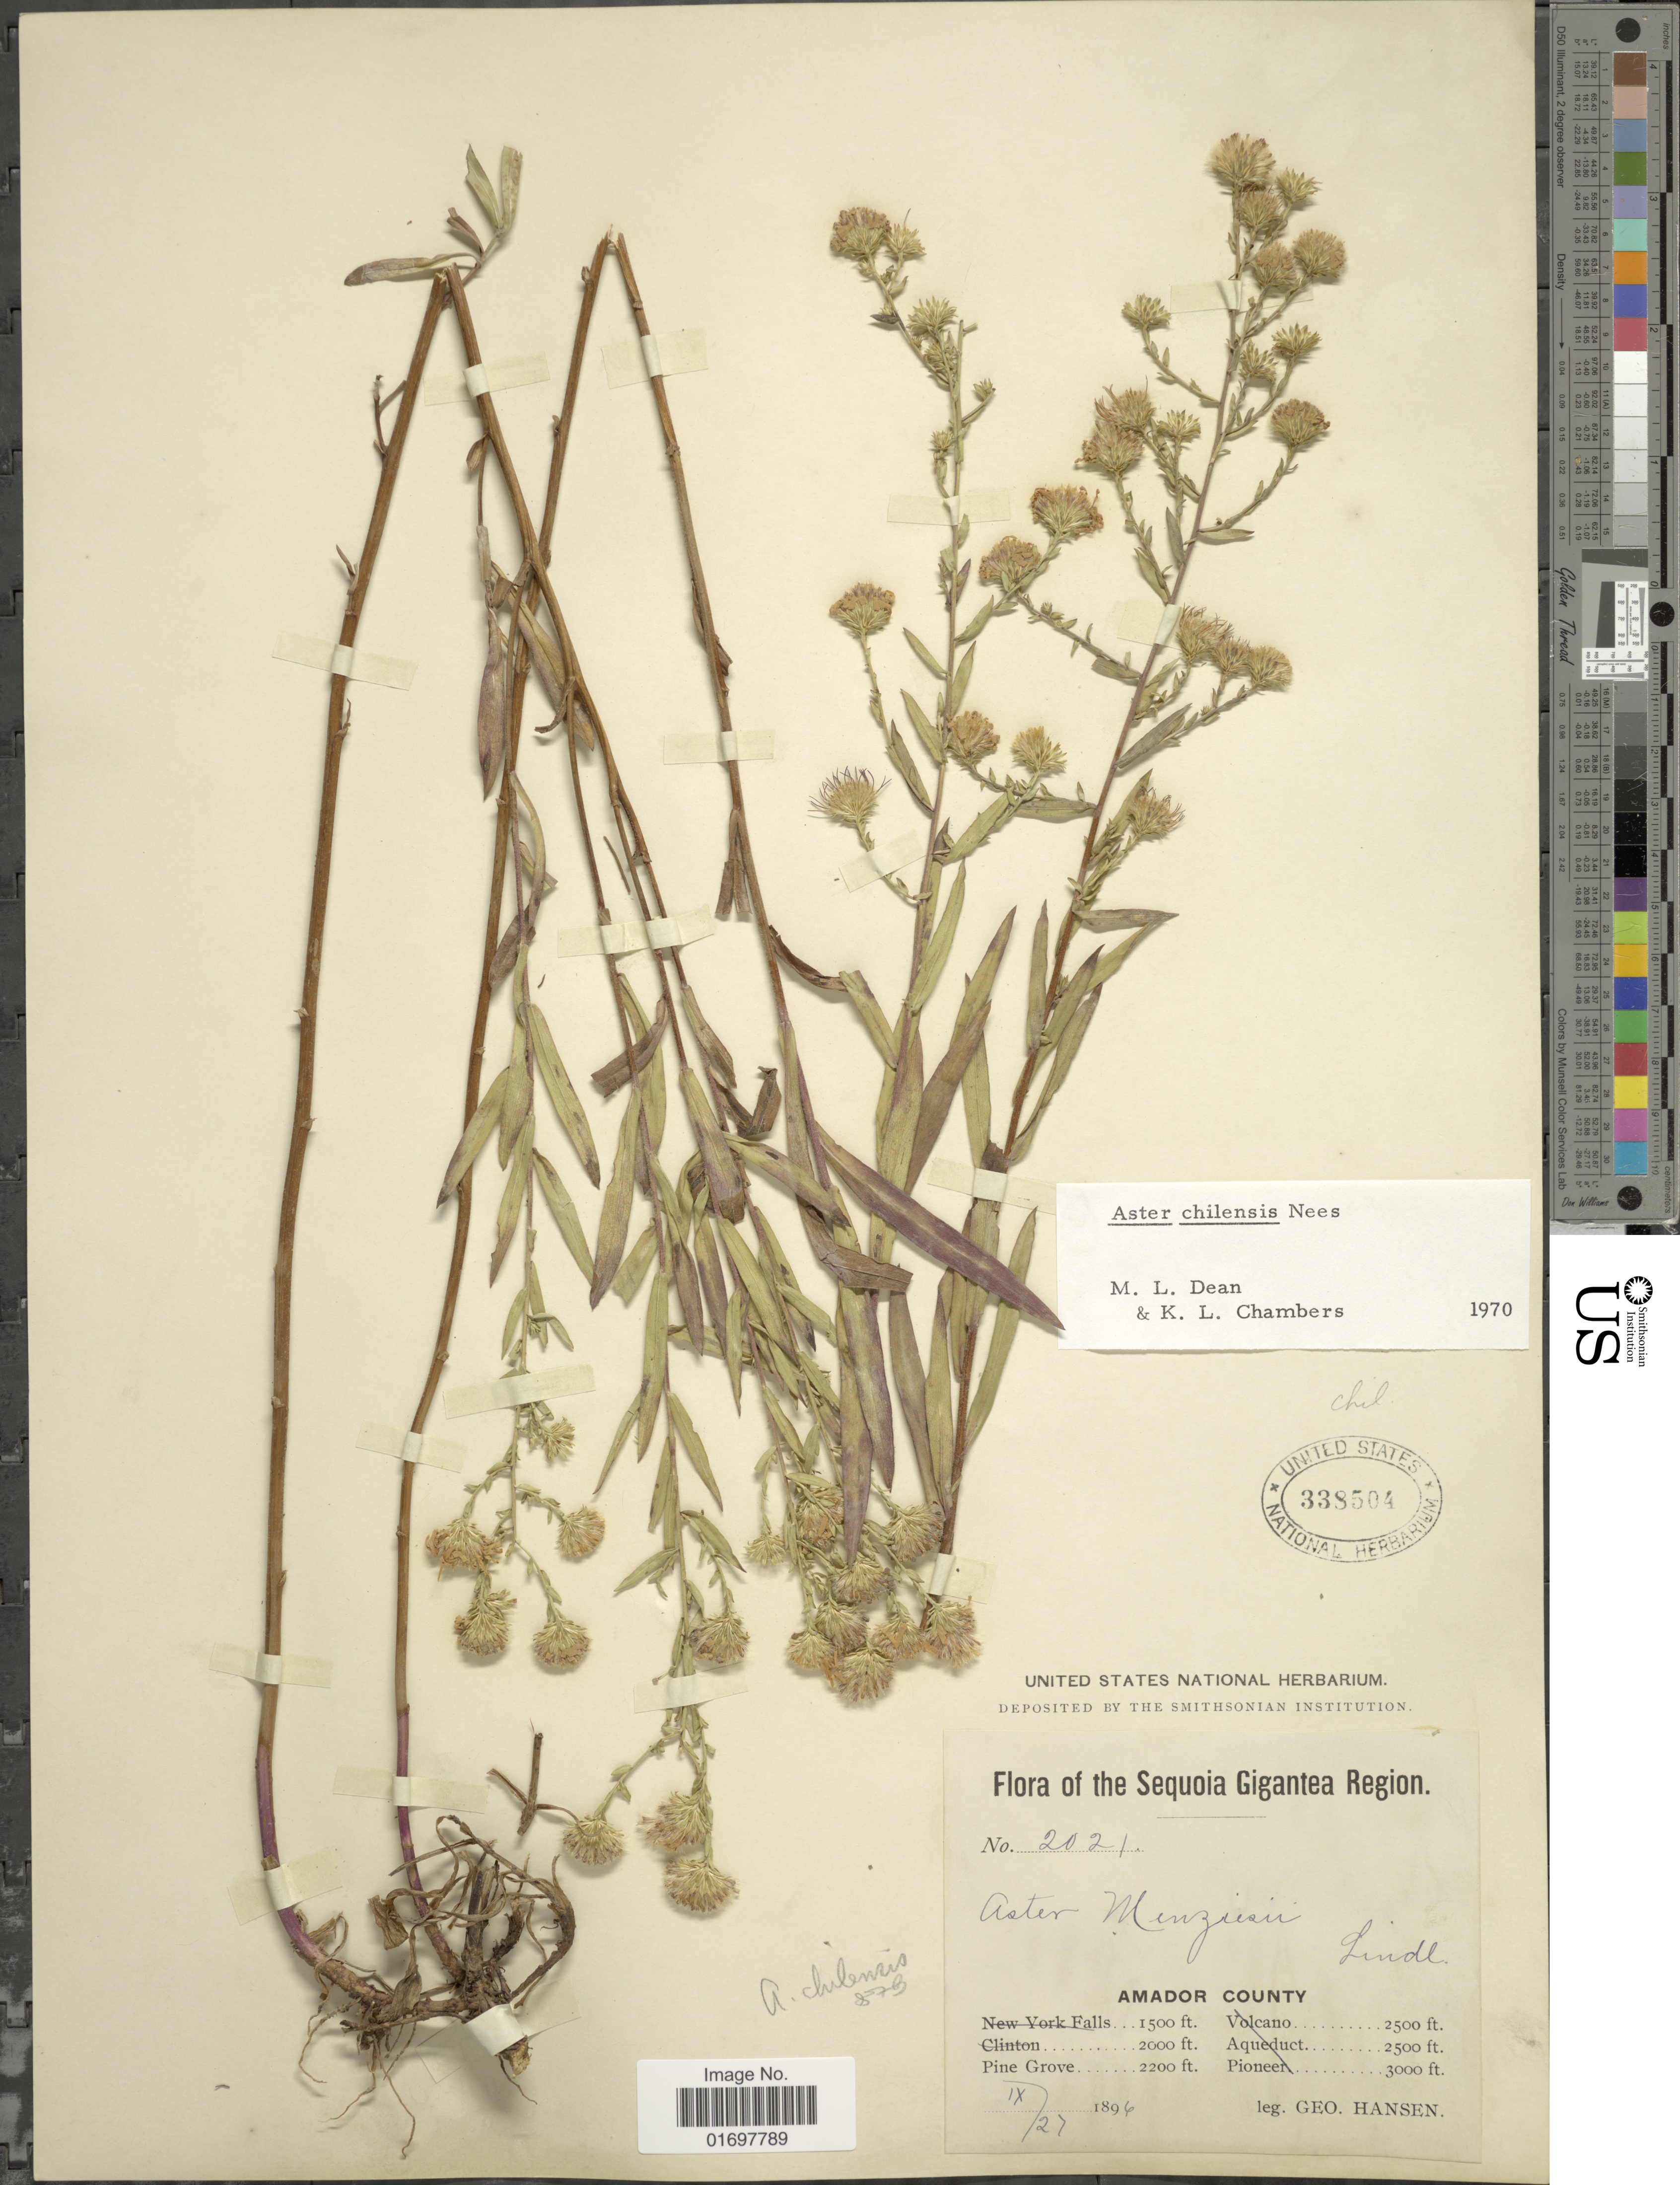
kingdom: Plantae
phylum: Tracheophyta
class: Magnoliopsida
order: Asterales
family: Asteraceae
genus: Symphyotrichum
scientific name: Symphyotrichum chilense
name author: (Nees) G.L. Nesom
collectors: G. Hansen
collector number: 2021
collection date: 1896-09-27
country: United States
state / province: California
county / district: Amador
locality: Amador County, Pine Grove.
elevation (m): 671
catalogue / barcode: US 338504